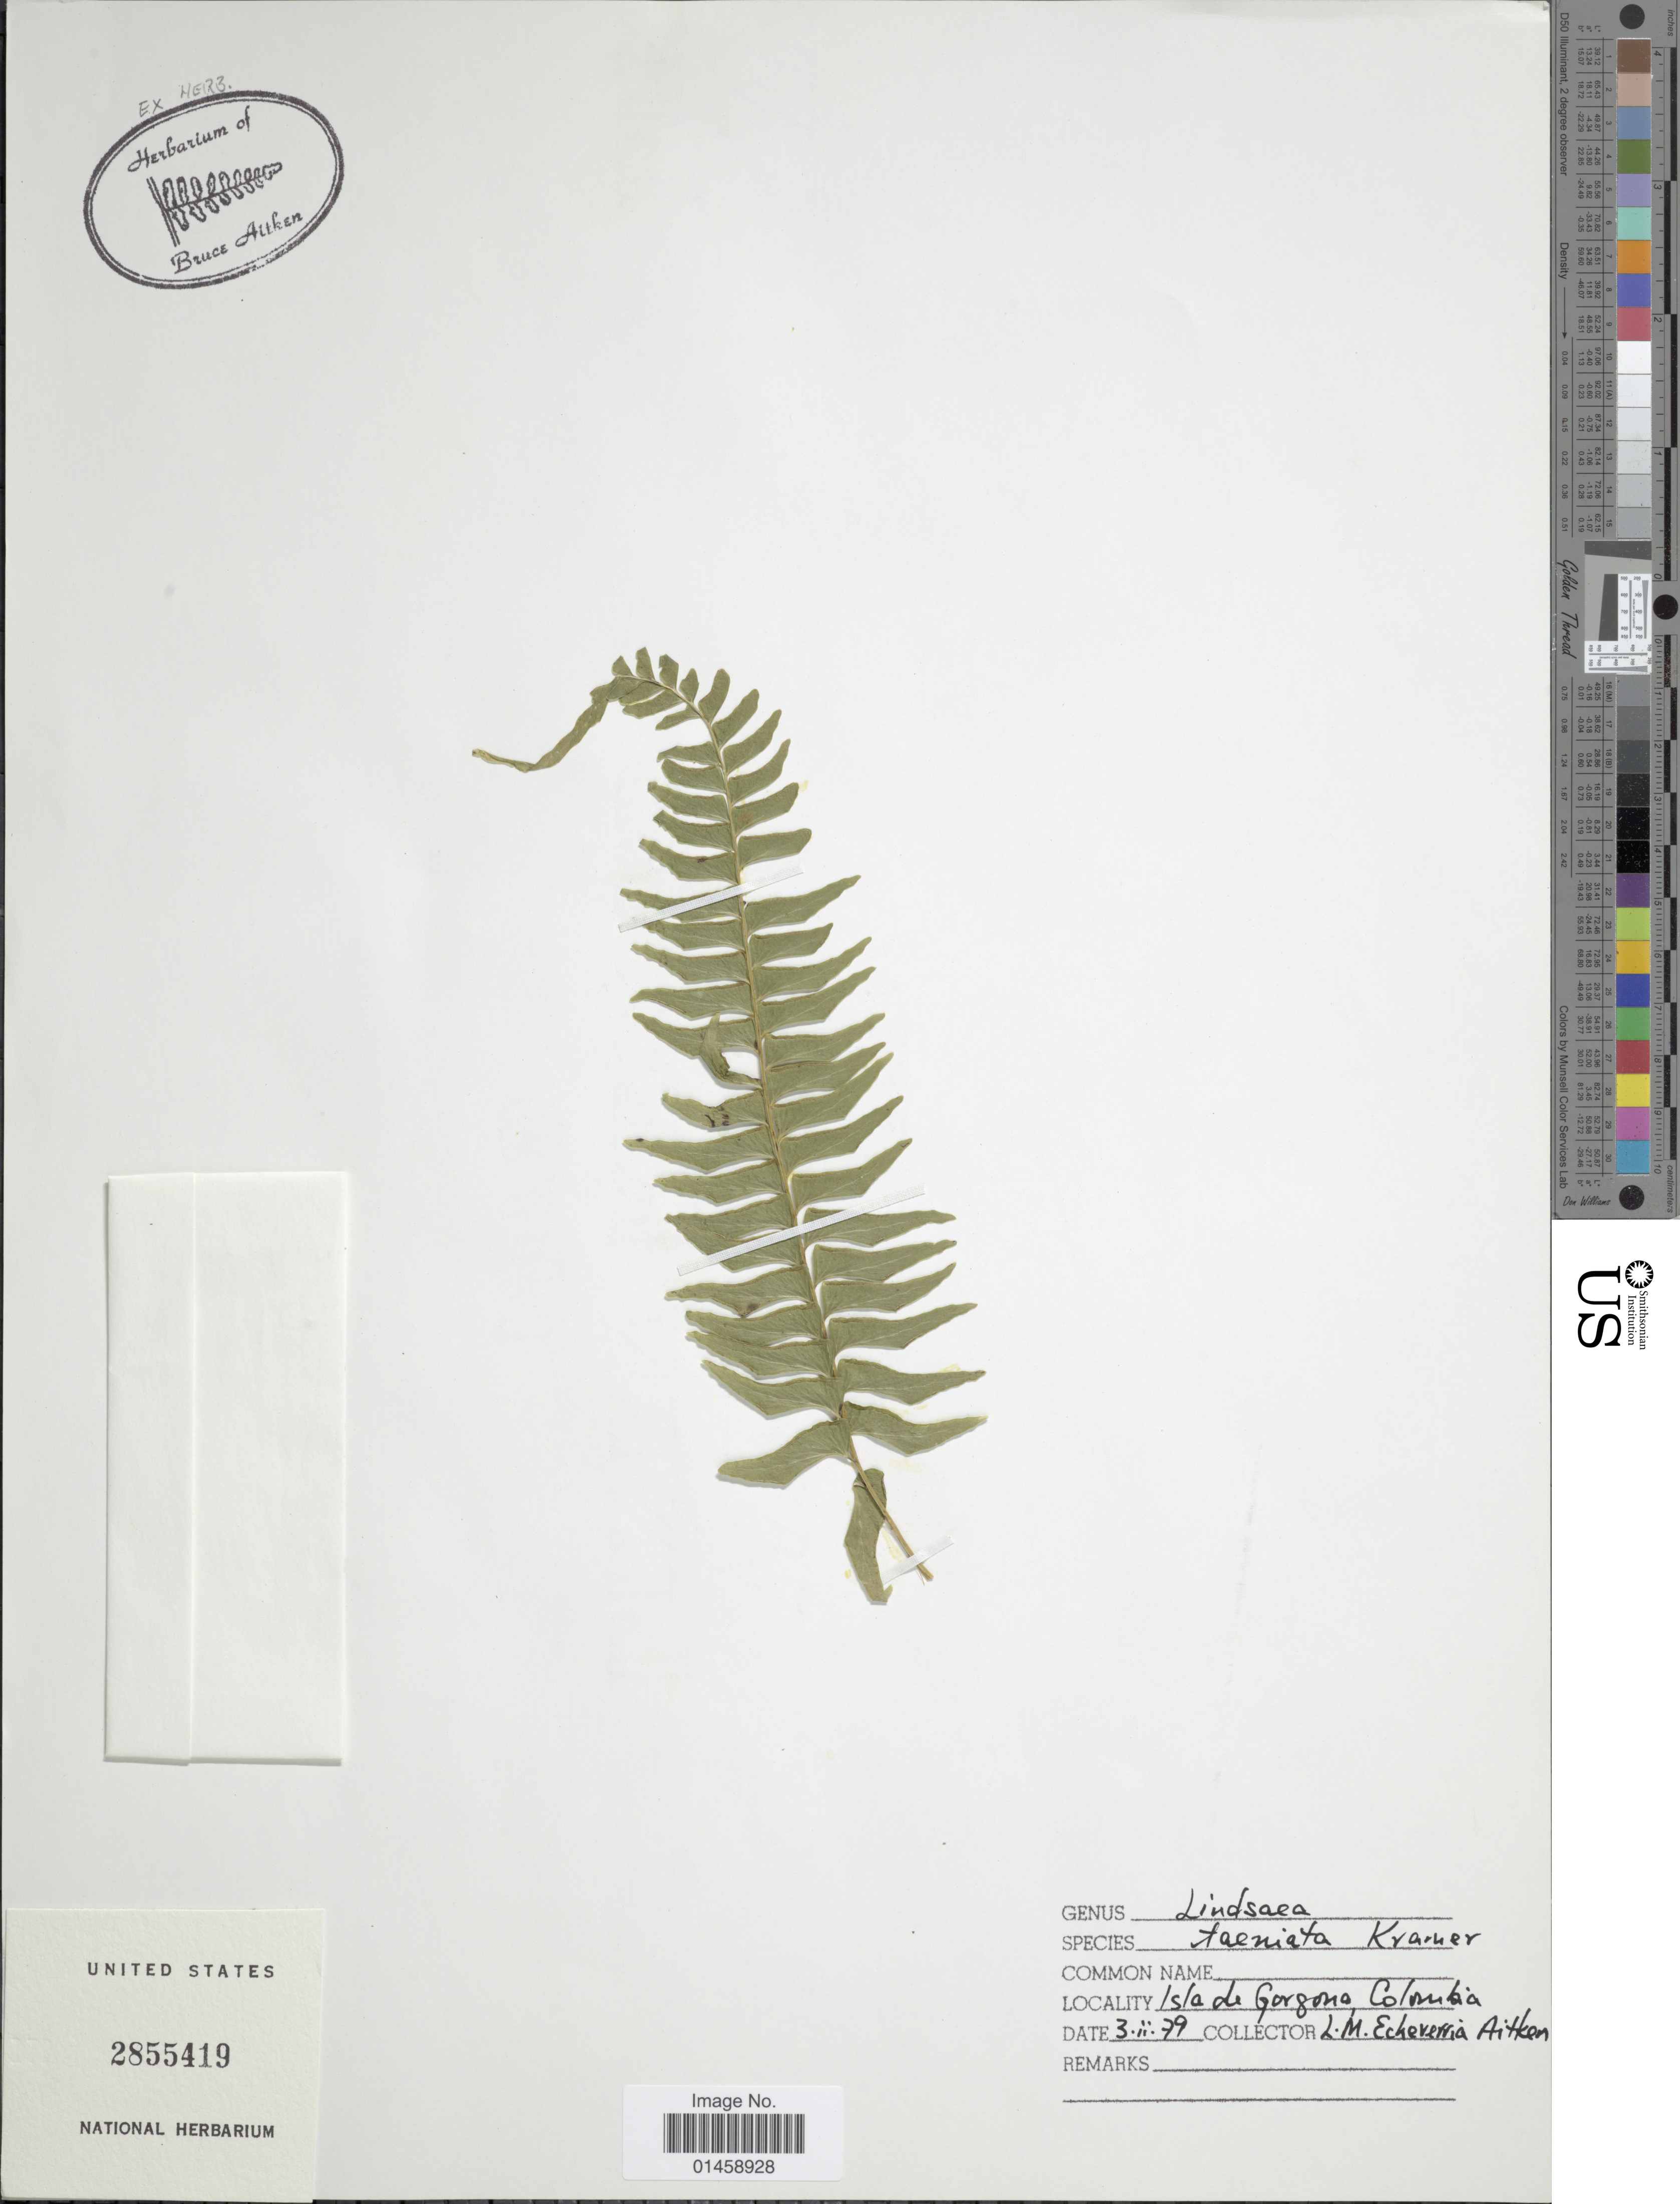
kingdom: Plantae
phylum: Tracheophyta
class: Polypodiopsida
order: Polypodiales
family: Lindsaeaceae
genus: Lindsaea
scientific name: Lindsaea taeniata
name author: K.U. Kramer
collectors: L. Echeverria Aitken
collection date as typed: Transcribed d/m/y: 3//79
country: Colombia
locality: Isla de Gorgona.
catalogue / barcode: US 2855419